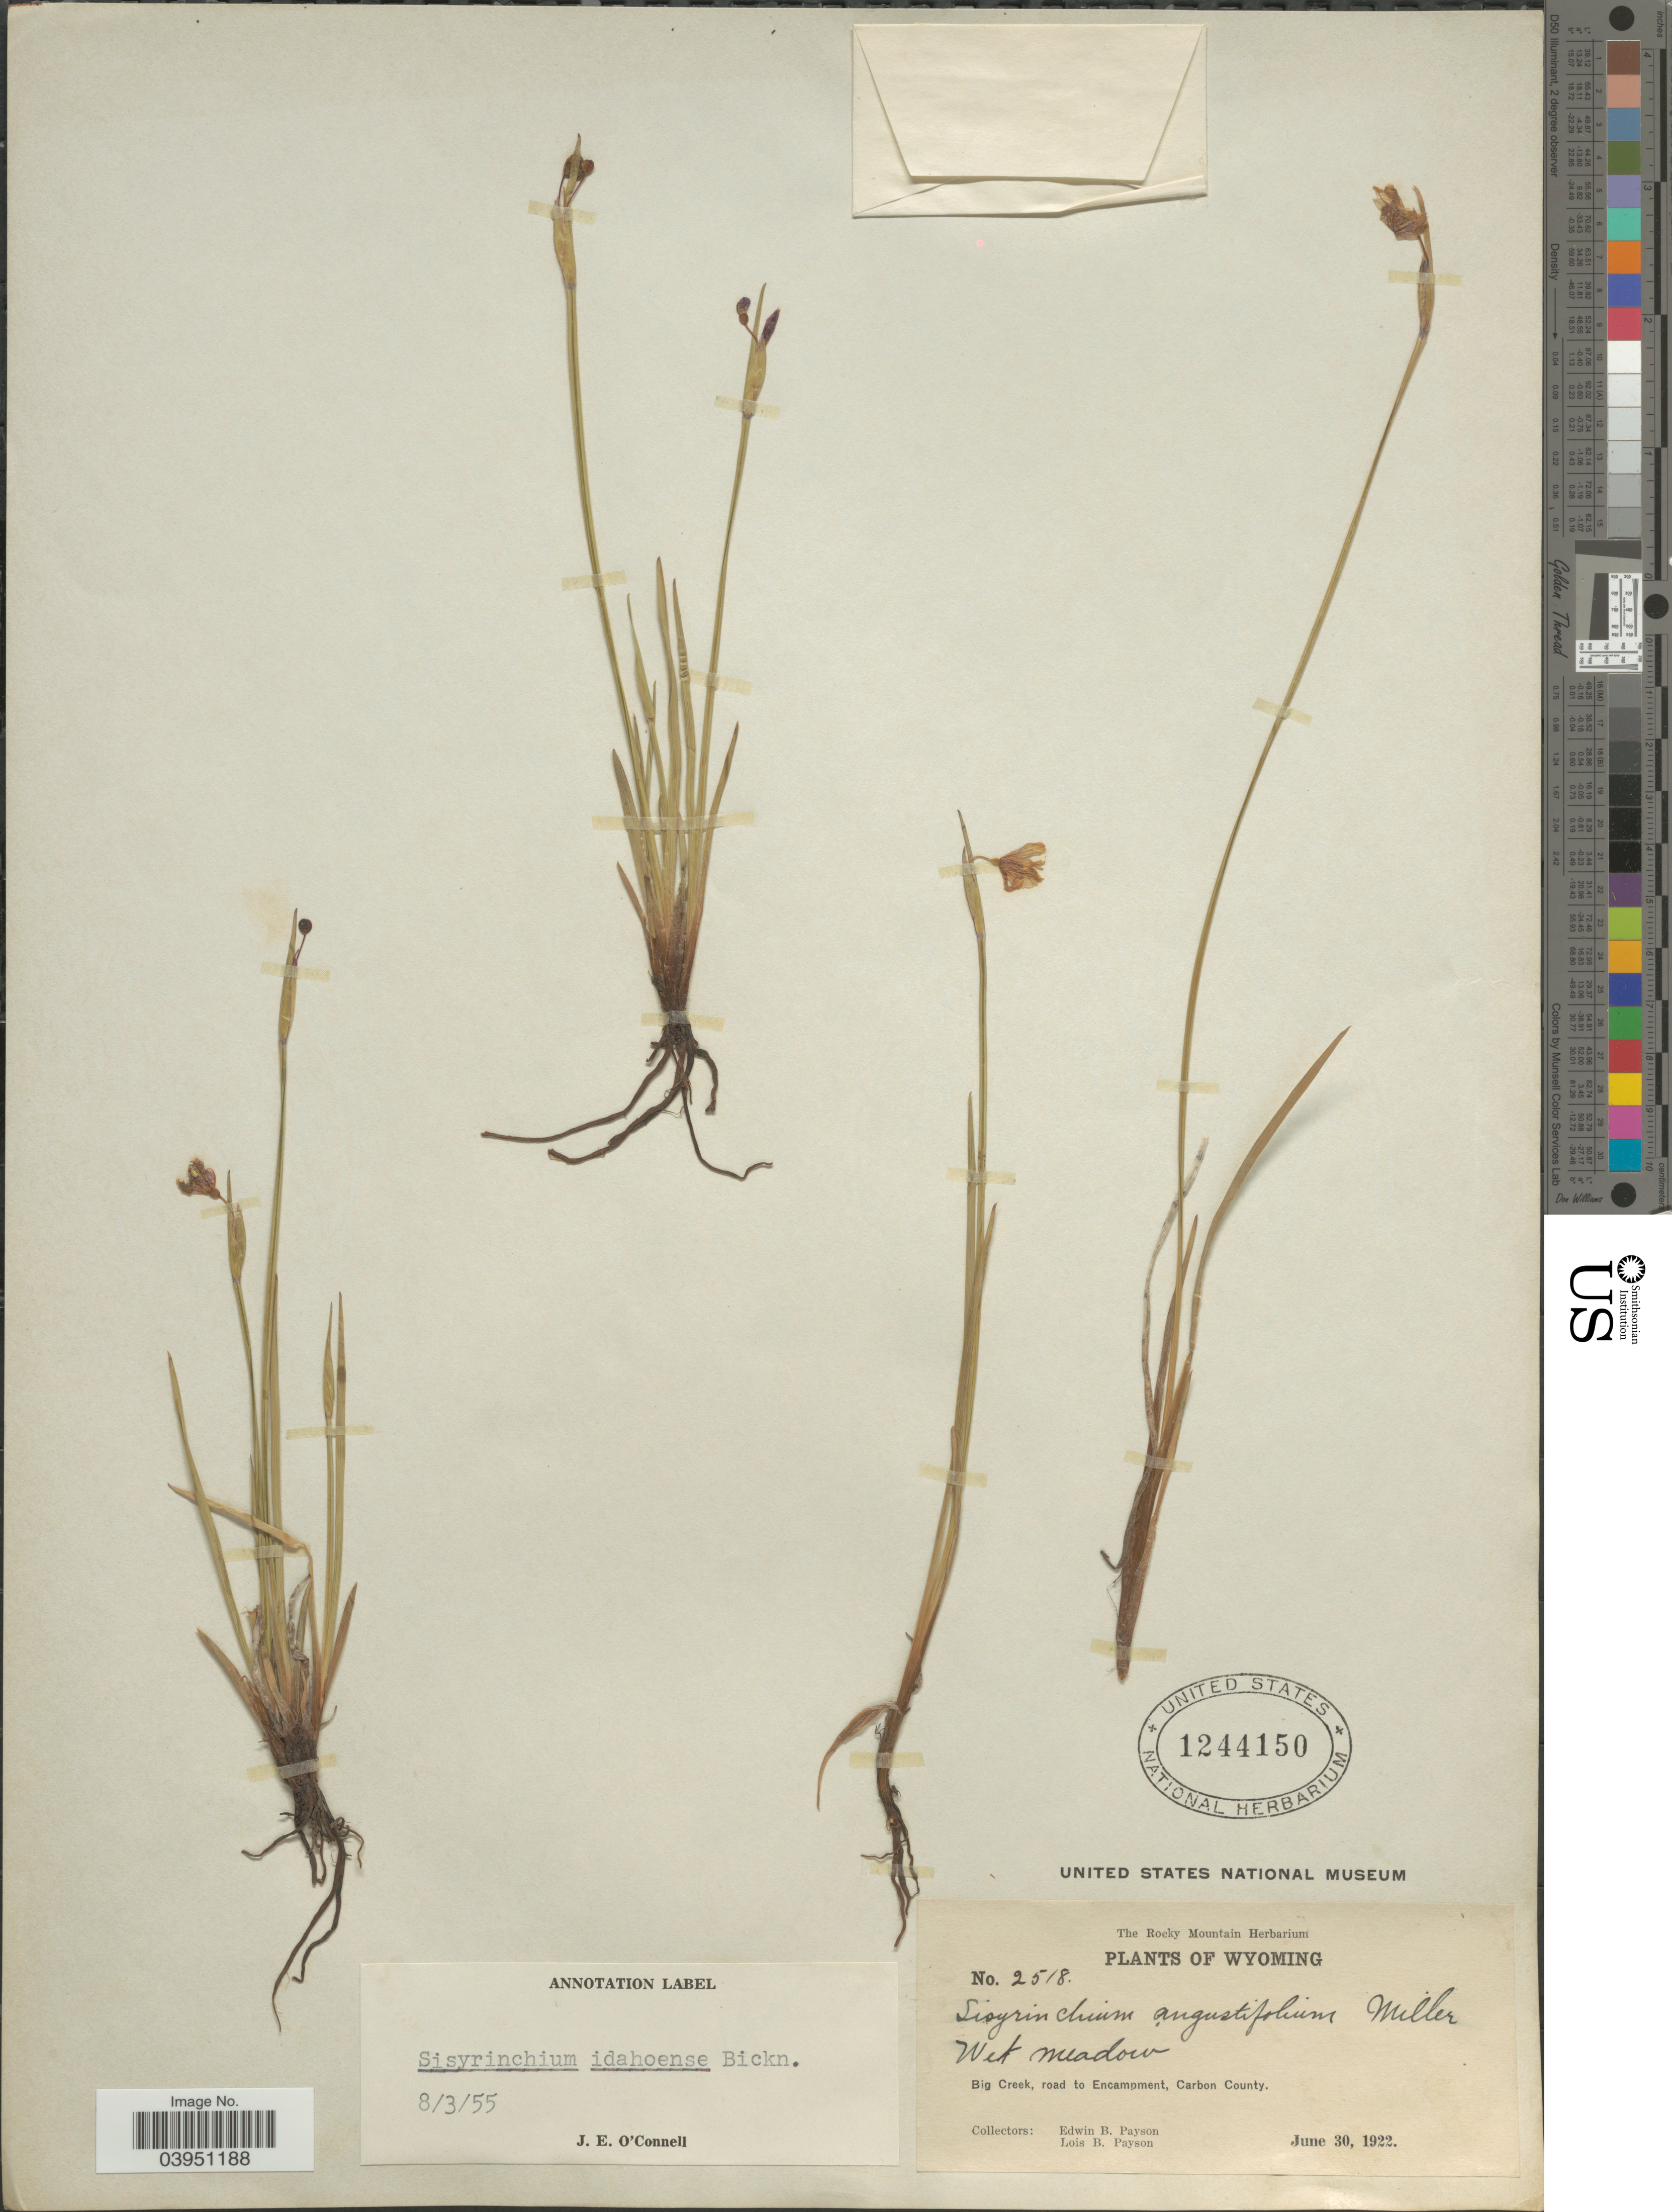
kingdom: Plantae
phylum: Tracheophyta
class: Liliopsida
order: Asparagales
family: Iridaceae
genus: Sisyrinchium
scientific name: Sisyrinchium idahoense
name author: E.P. Bicknell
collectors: E. B. Payson & L. Payson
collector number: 2518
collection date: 1922-06-30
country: United States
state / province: Wyoming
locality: Wet meadow. Big Creek, road to Encampment, Carbon County.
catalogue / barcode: US 1244150